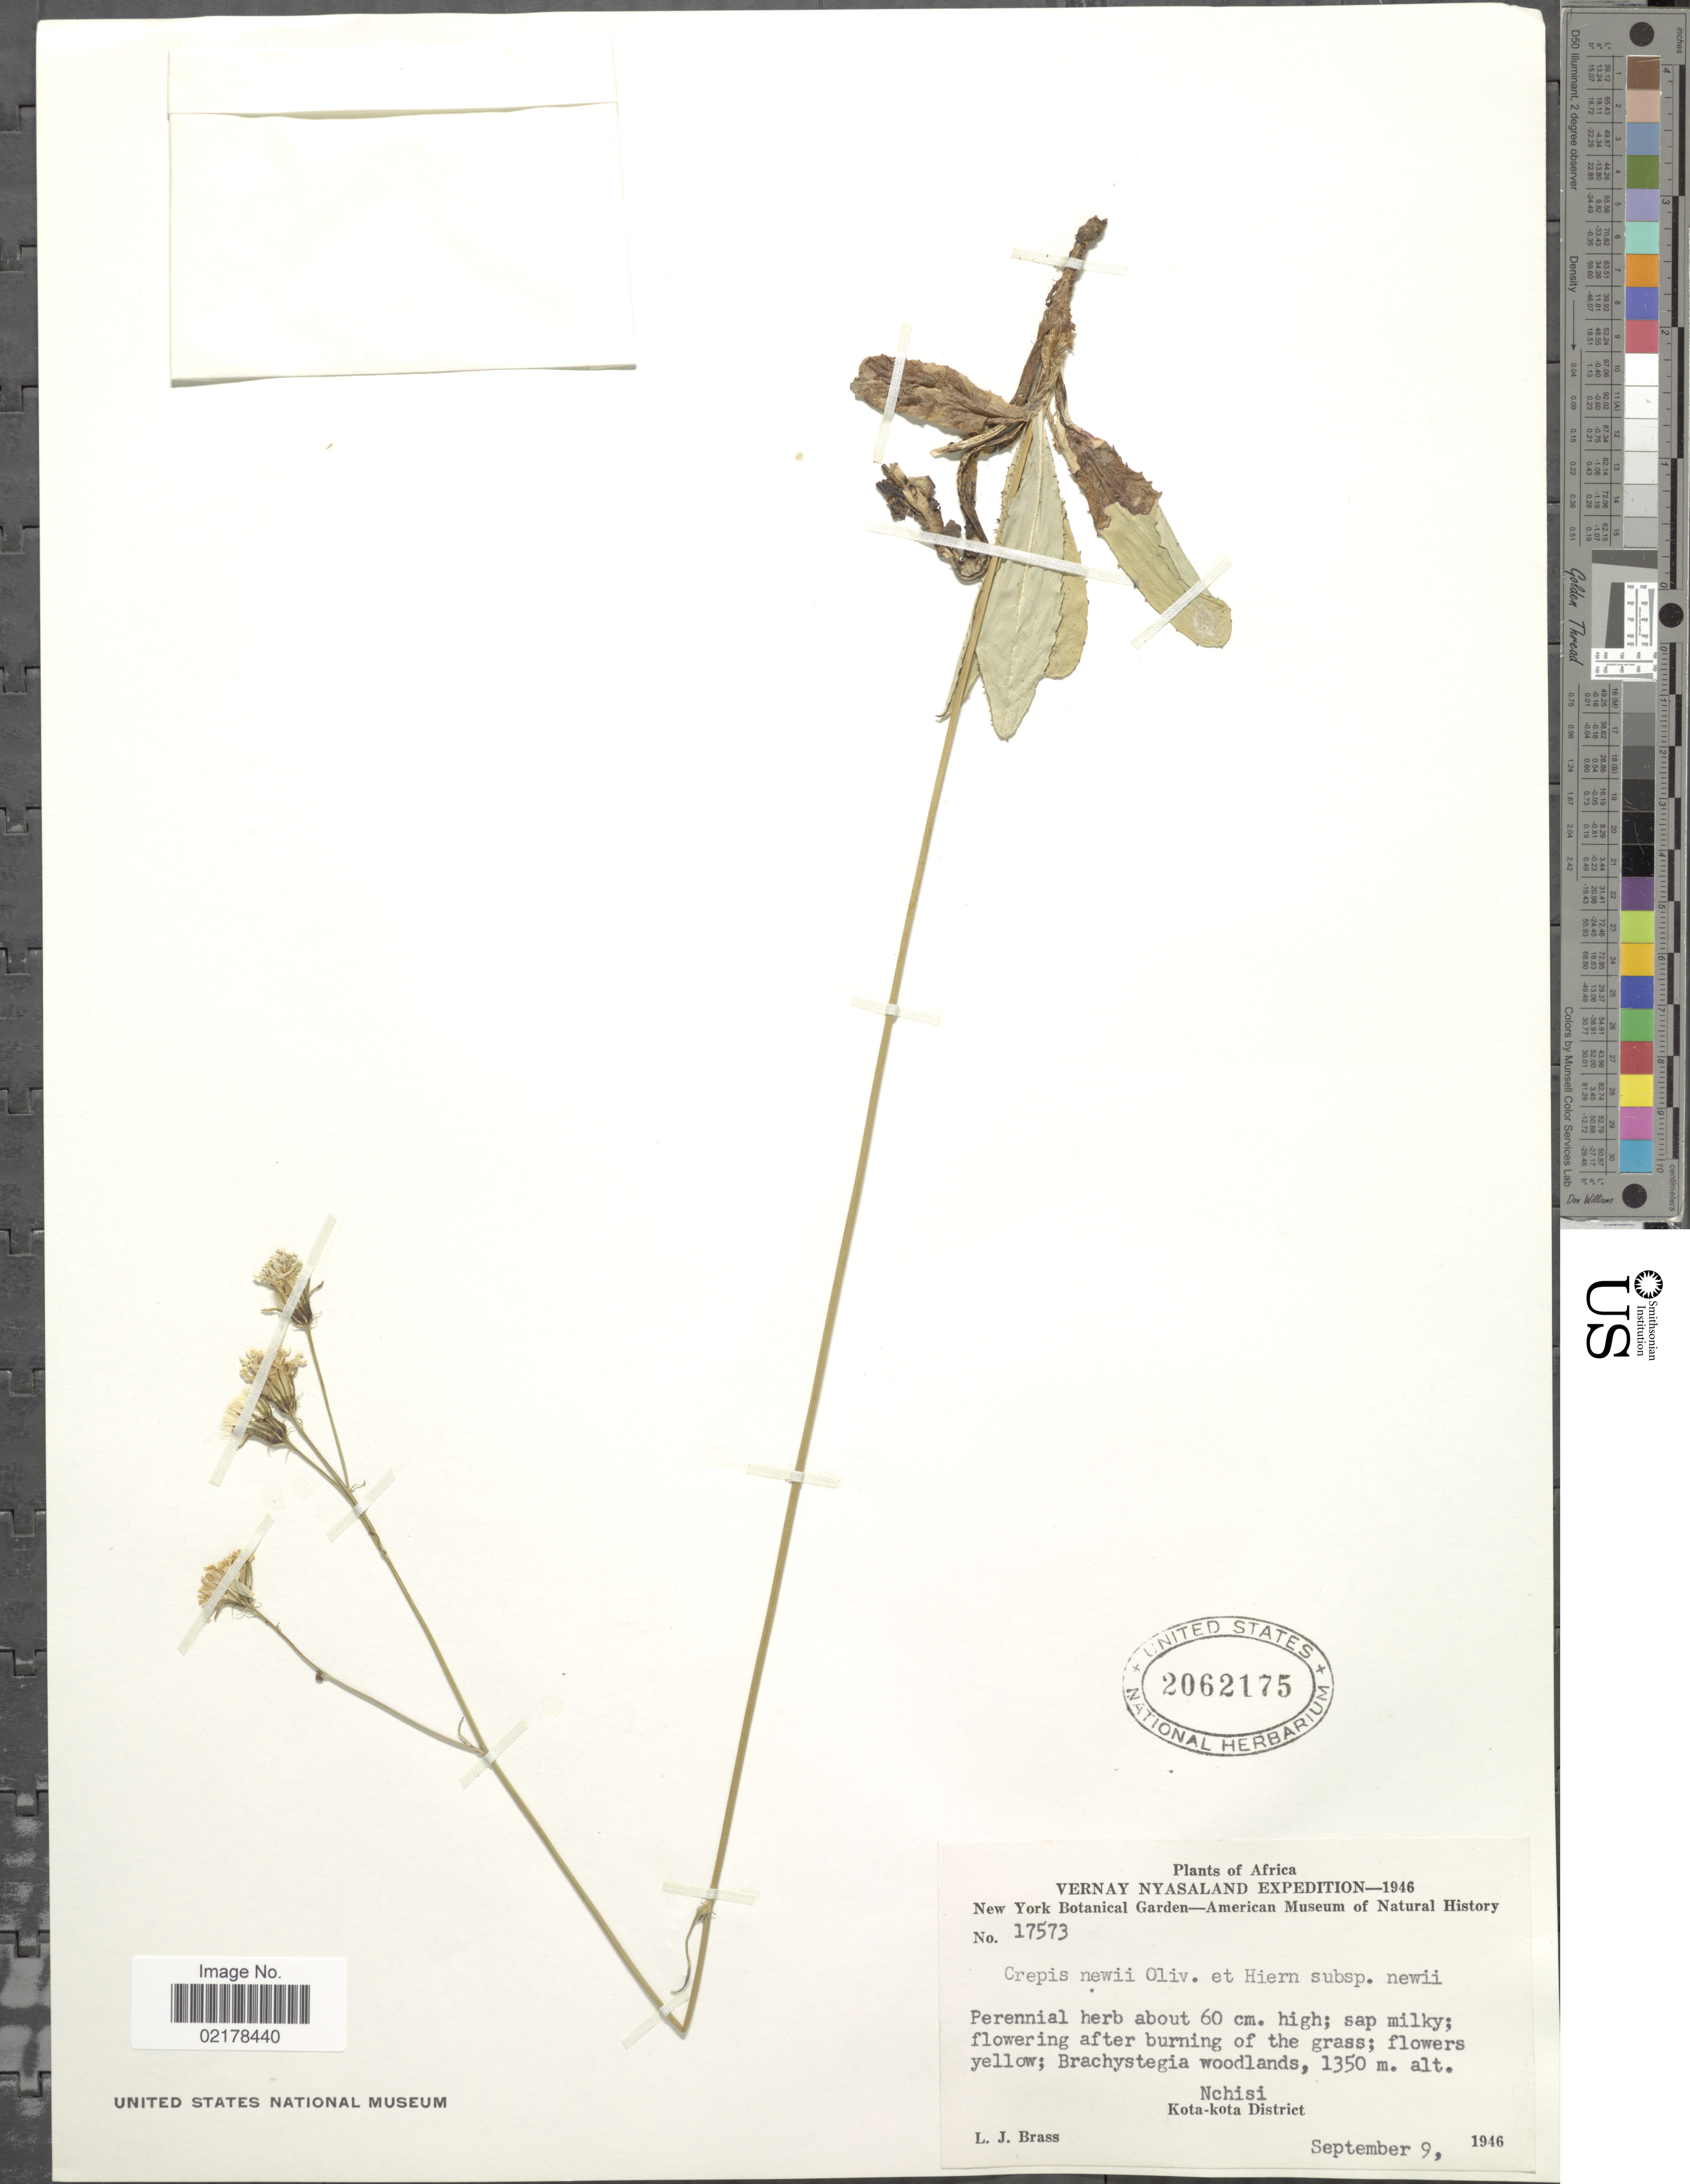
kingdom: Plantae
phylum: Tracheophyta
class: Magnoliopsida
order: Asterales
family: Asteraceae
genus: Crepis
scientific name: Crepis newii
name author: Oliv. & Hiern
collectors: L. J. Brass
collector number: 17573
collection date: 1946-09-09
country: Malawi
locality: Brachystegia woodlands, Nchisi, Kota-kota District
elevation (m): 1350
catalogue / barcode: US 2062175